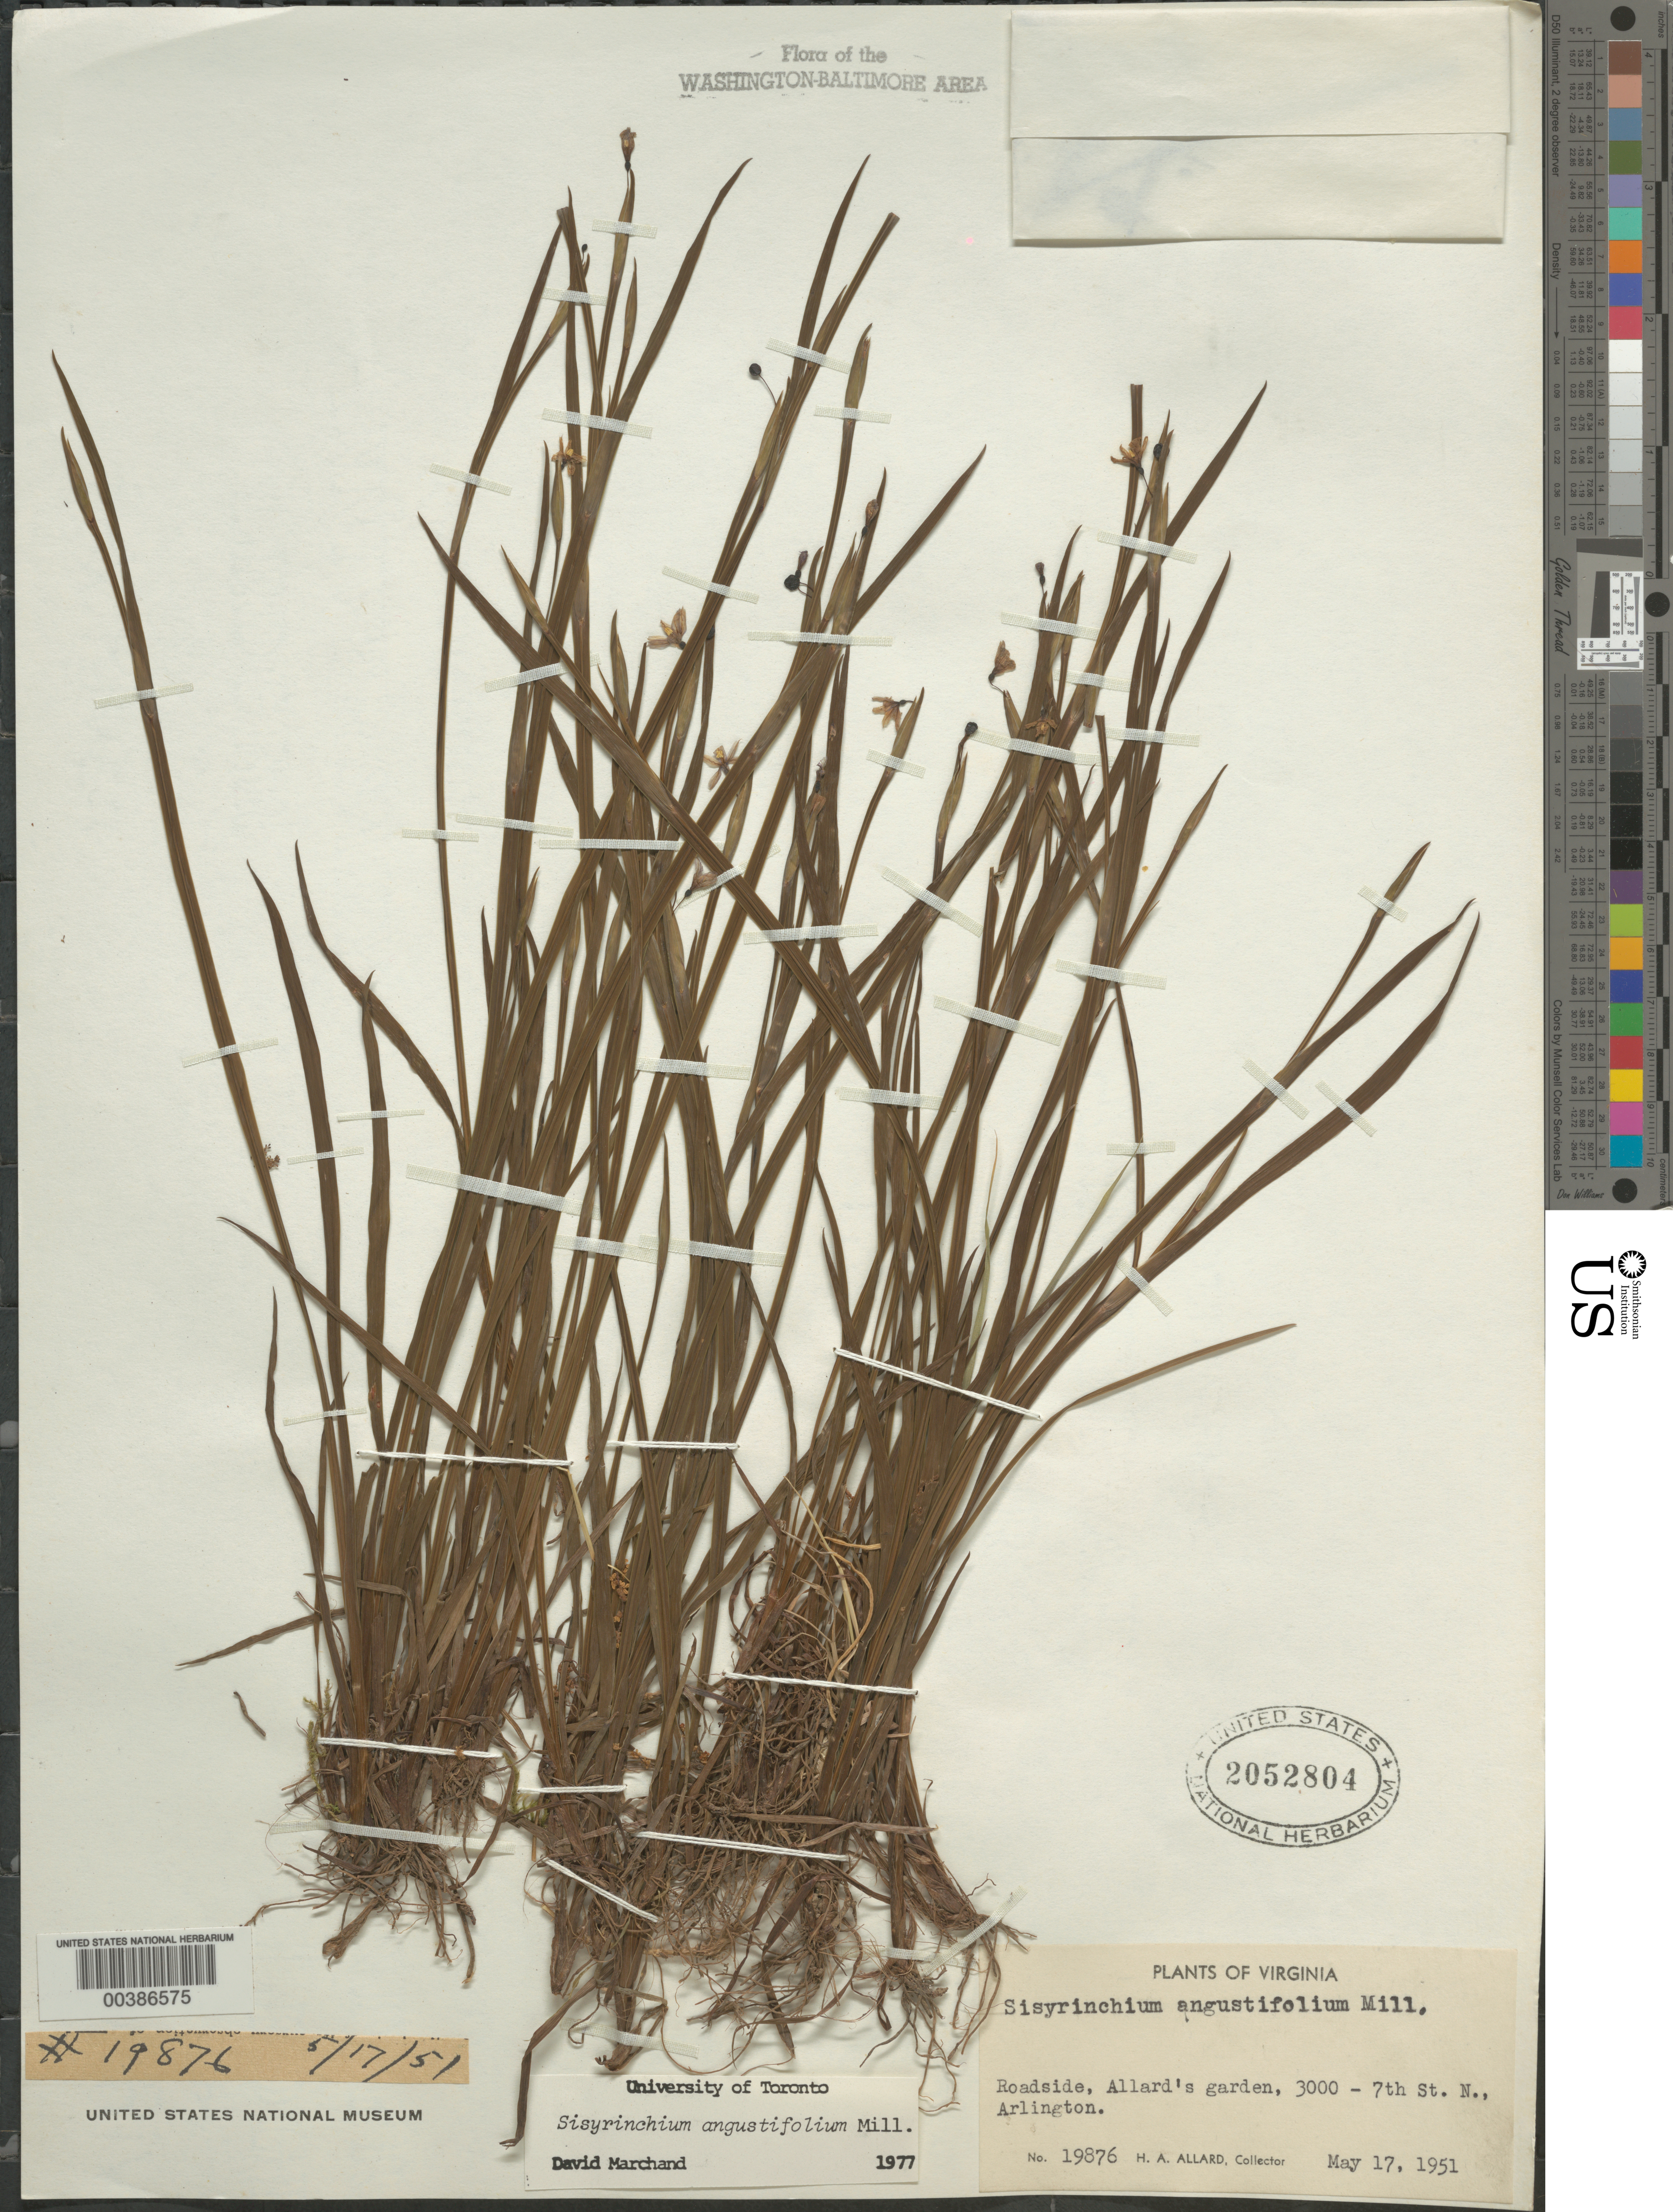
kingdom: Plantae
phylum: Tracheophyta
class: Liliopsida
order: Asparagales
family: Iridaceae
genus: Sisyrinchium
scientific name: Sisyrinchium angustifolium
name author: Mill.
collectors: H. A. Allard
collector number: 19876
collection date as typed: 17 May 1951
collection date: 1951-05-17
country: United States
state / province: Virginia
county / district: Arlington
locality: Allards Garden, Arlington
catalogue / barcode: US 2052804